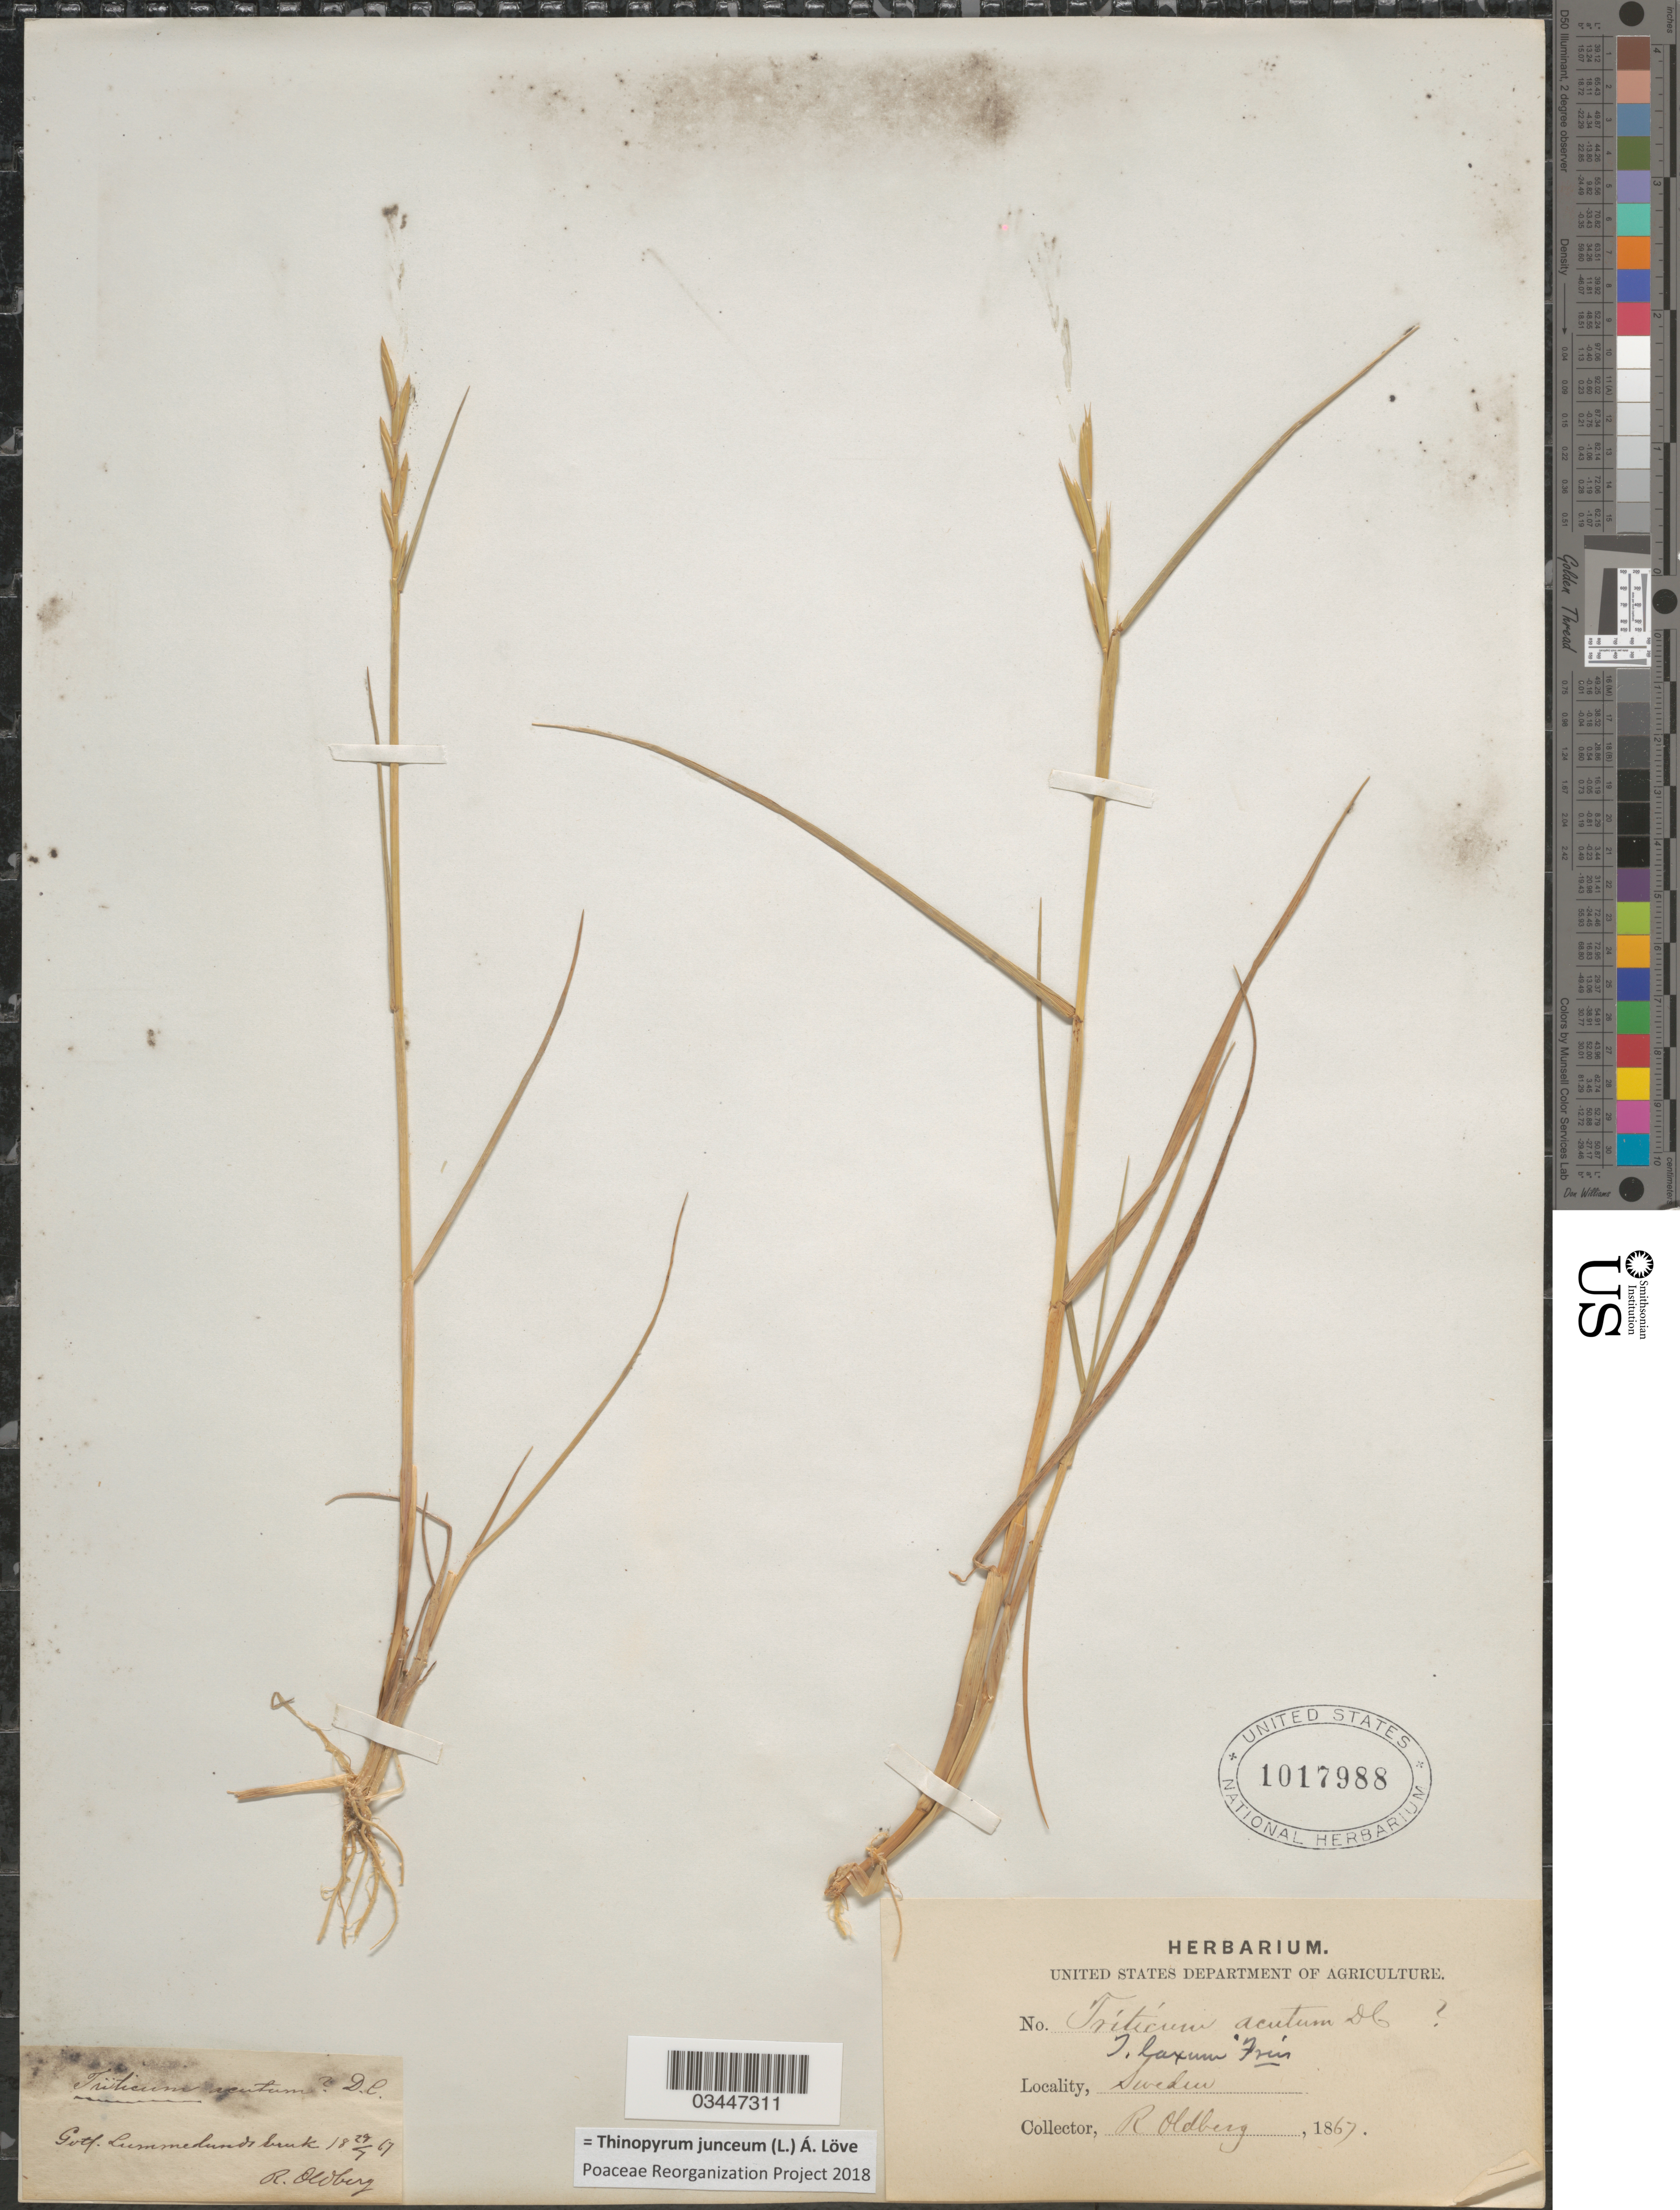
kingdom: Plantae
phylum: Tracheophyta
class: Liliopsida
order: Poales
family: Poaceae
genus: Thinopyrum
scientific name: Thinopyrum junceum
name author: (L.) Á. Löve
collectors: R. Oldberg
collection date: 1867-07-29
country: Sweden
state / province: Gotland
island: Gotland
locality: Gotl. Lummelundebruk.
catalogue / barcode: US 1017988